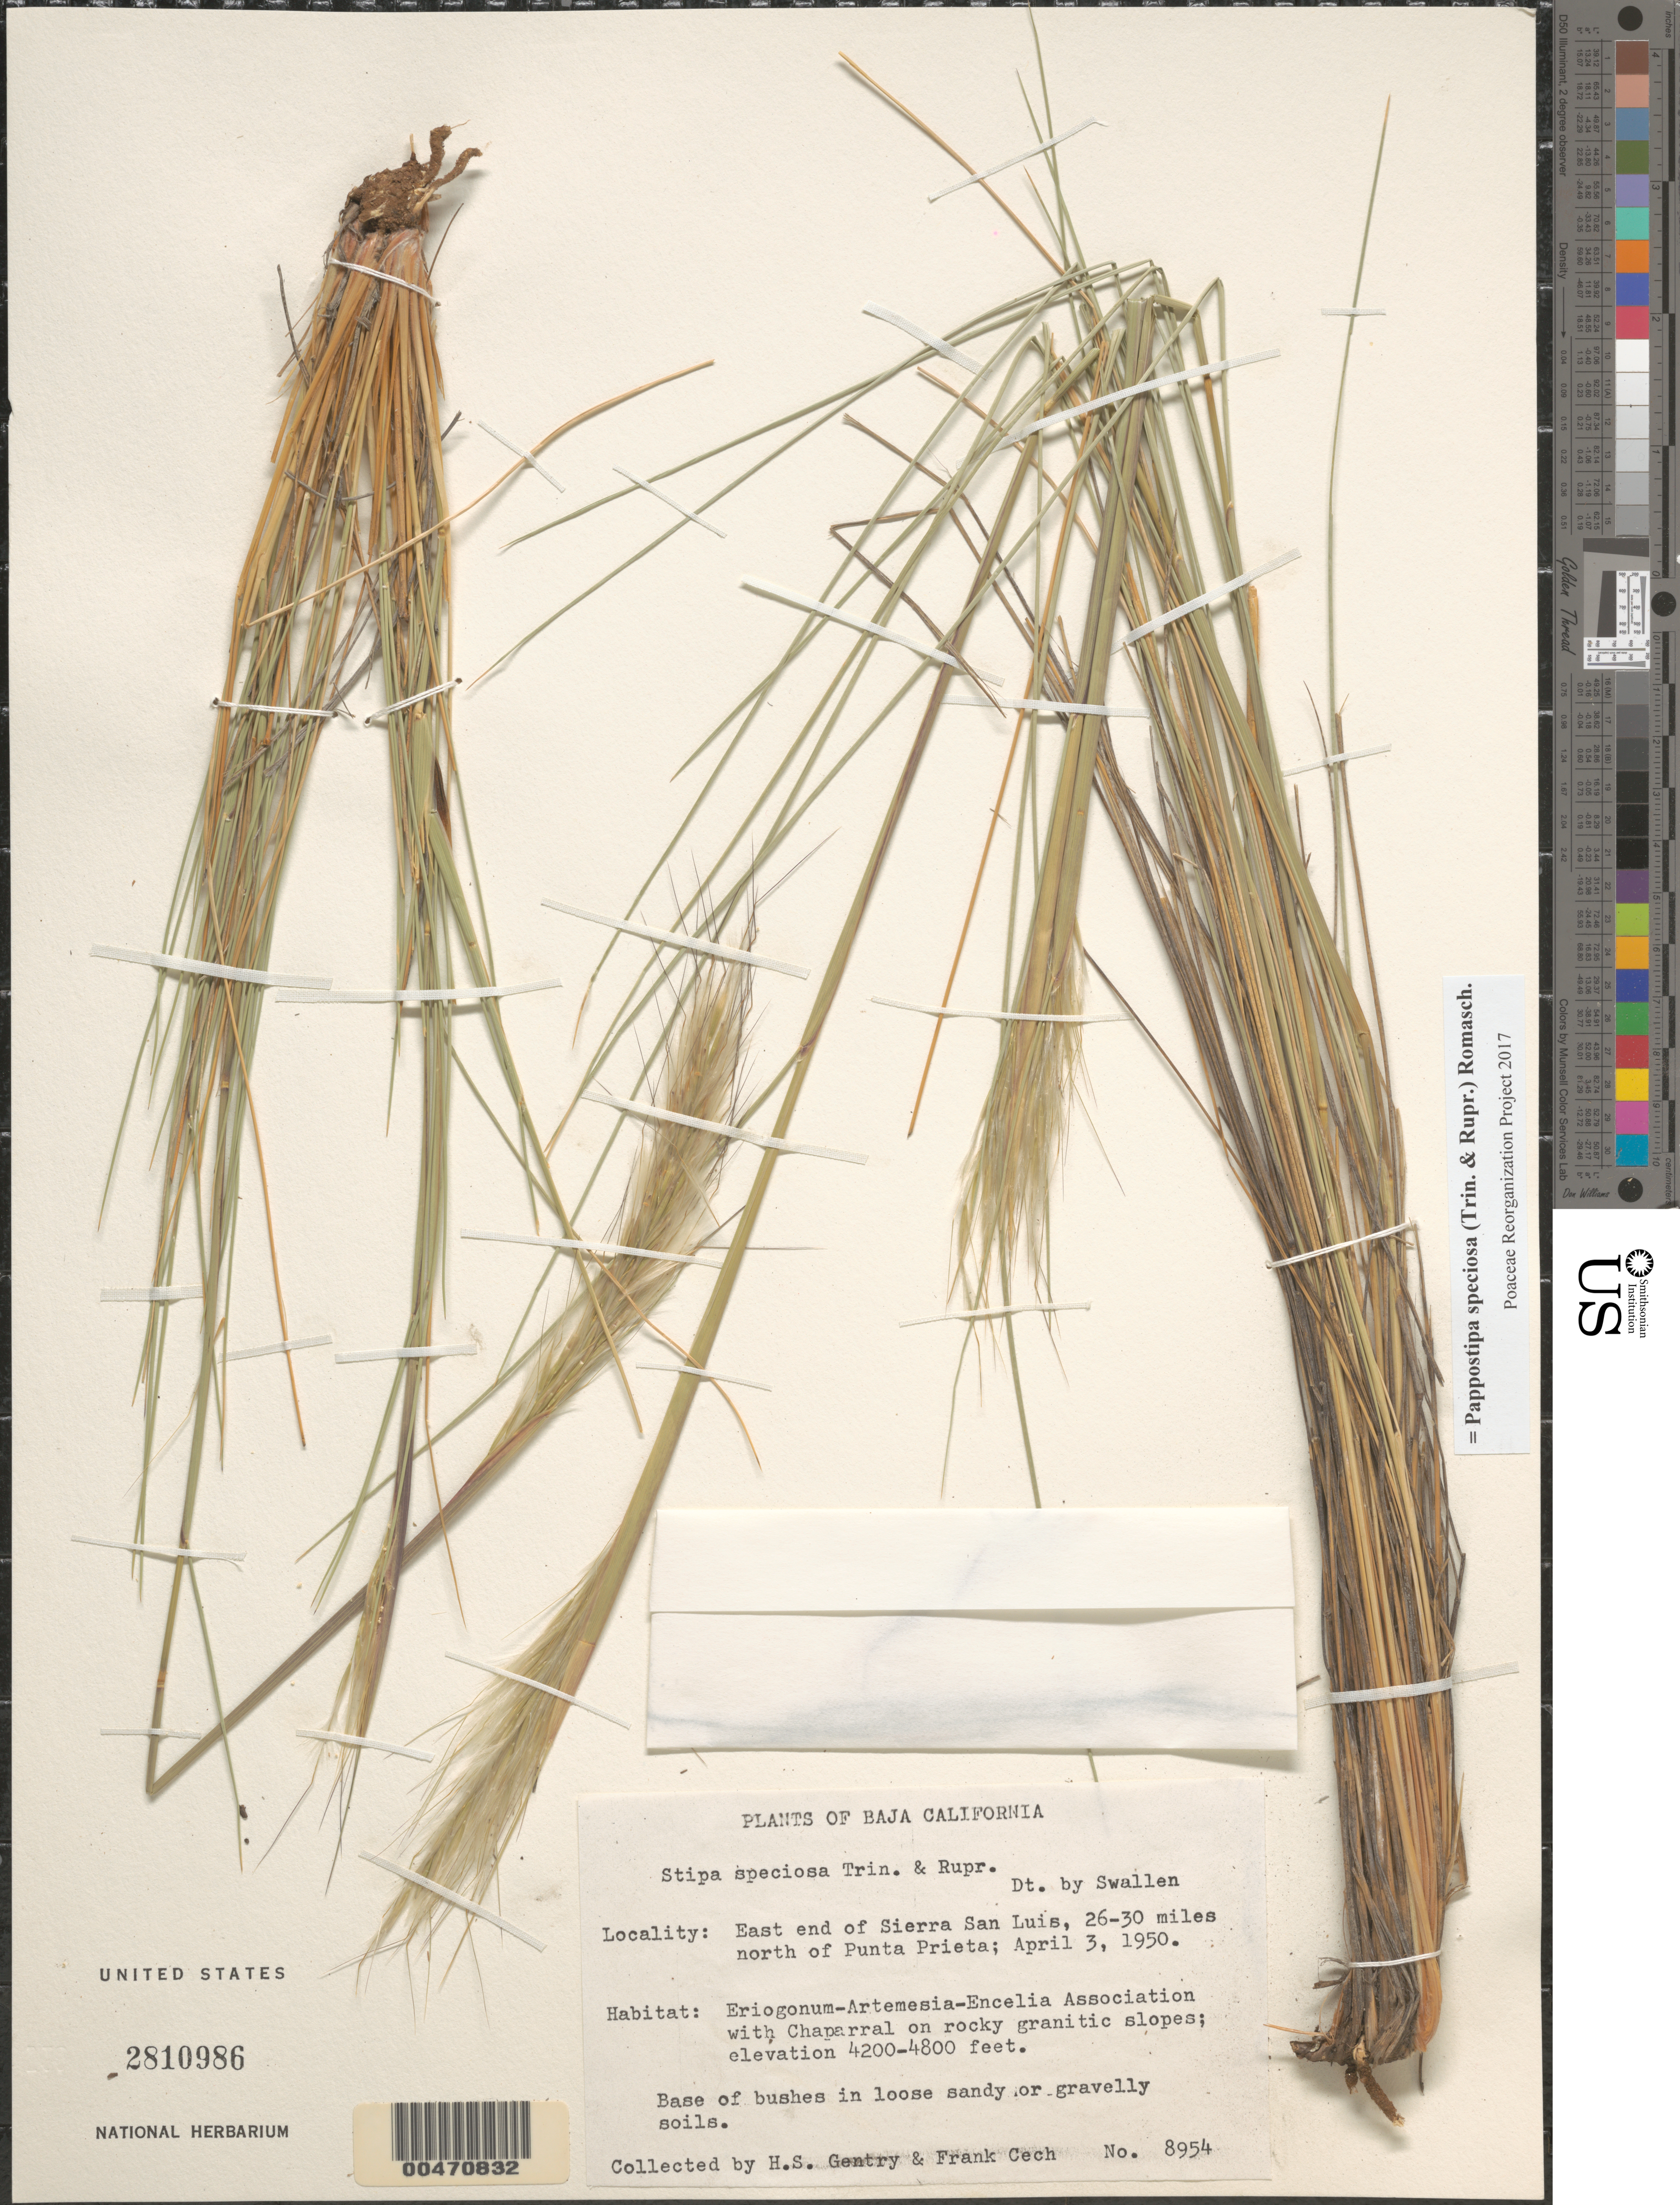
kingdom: Plantae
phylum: Tracheophyta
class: Liliopsida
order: Poales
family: Poaceae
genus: Pappostipa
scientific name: Pappostipa speciosa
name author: (Trin. & Rupr.) Romasch.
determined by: Poaceae Reorganization Project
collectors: H. S. Gentry & F. Cech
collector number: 8954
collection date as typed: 3 Apr 1950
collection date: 1950-04-03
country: Mexico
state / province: Baja California Norte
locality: E end of Sierra San Luis, 26-30 mi N of Punta Prieta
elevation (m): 1280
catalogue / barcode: US 2810986